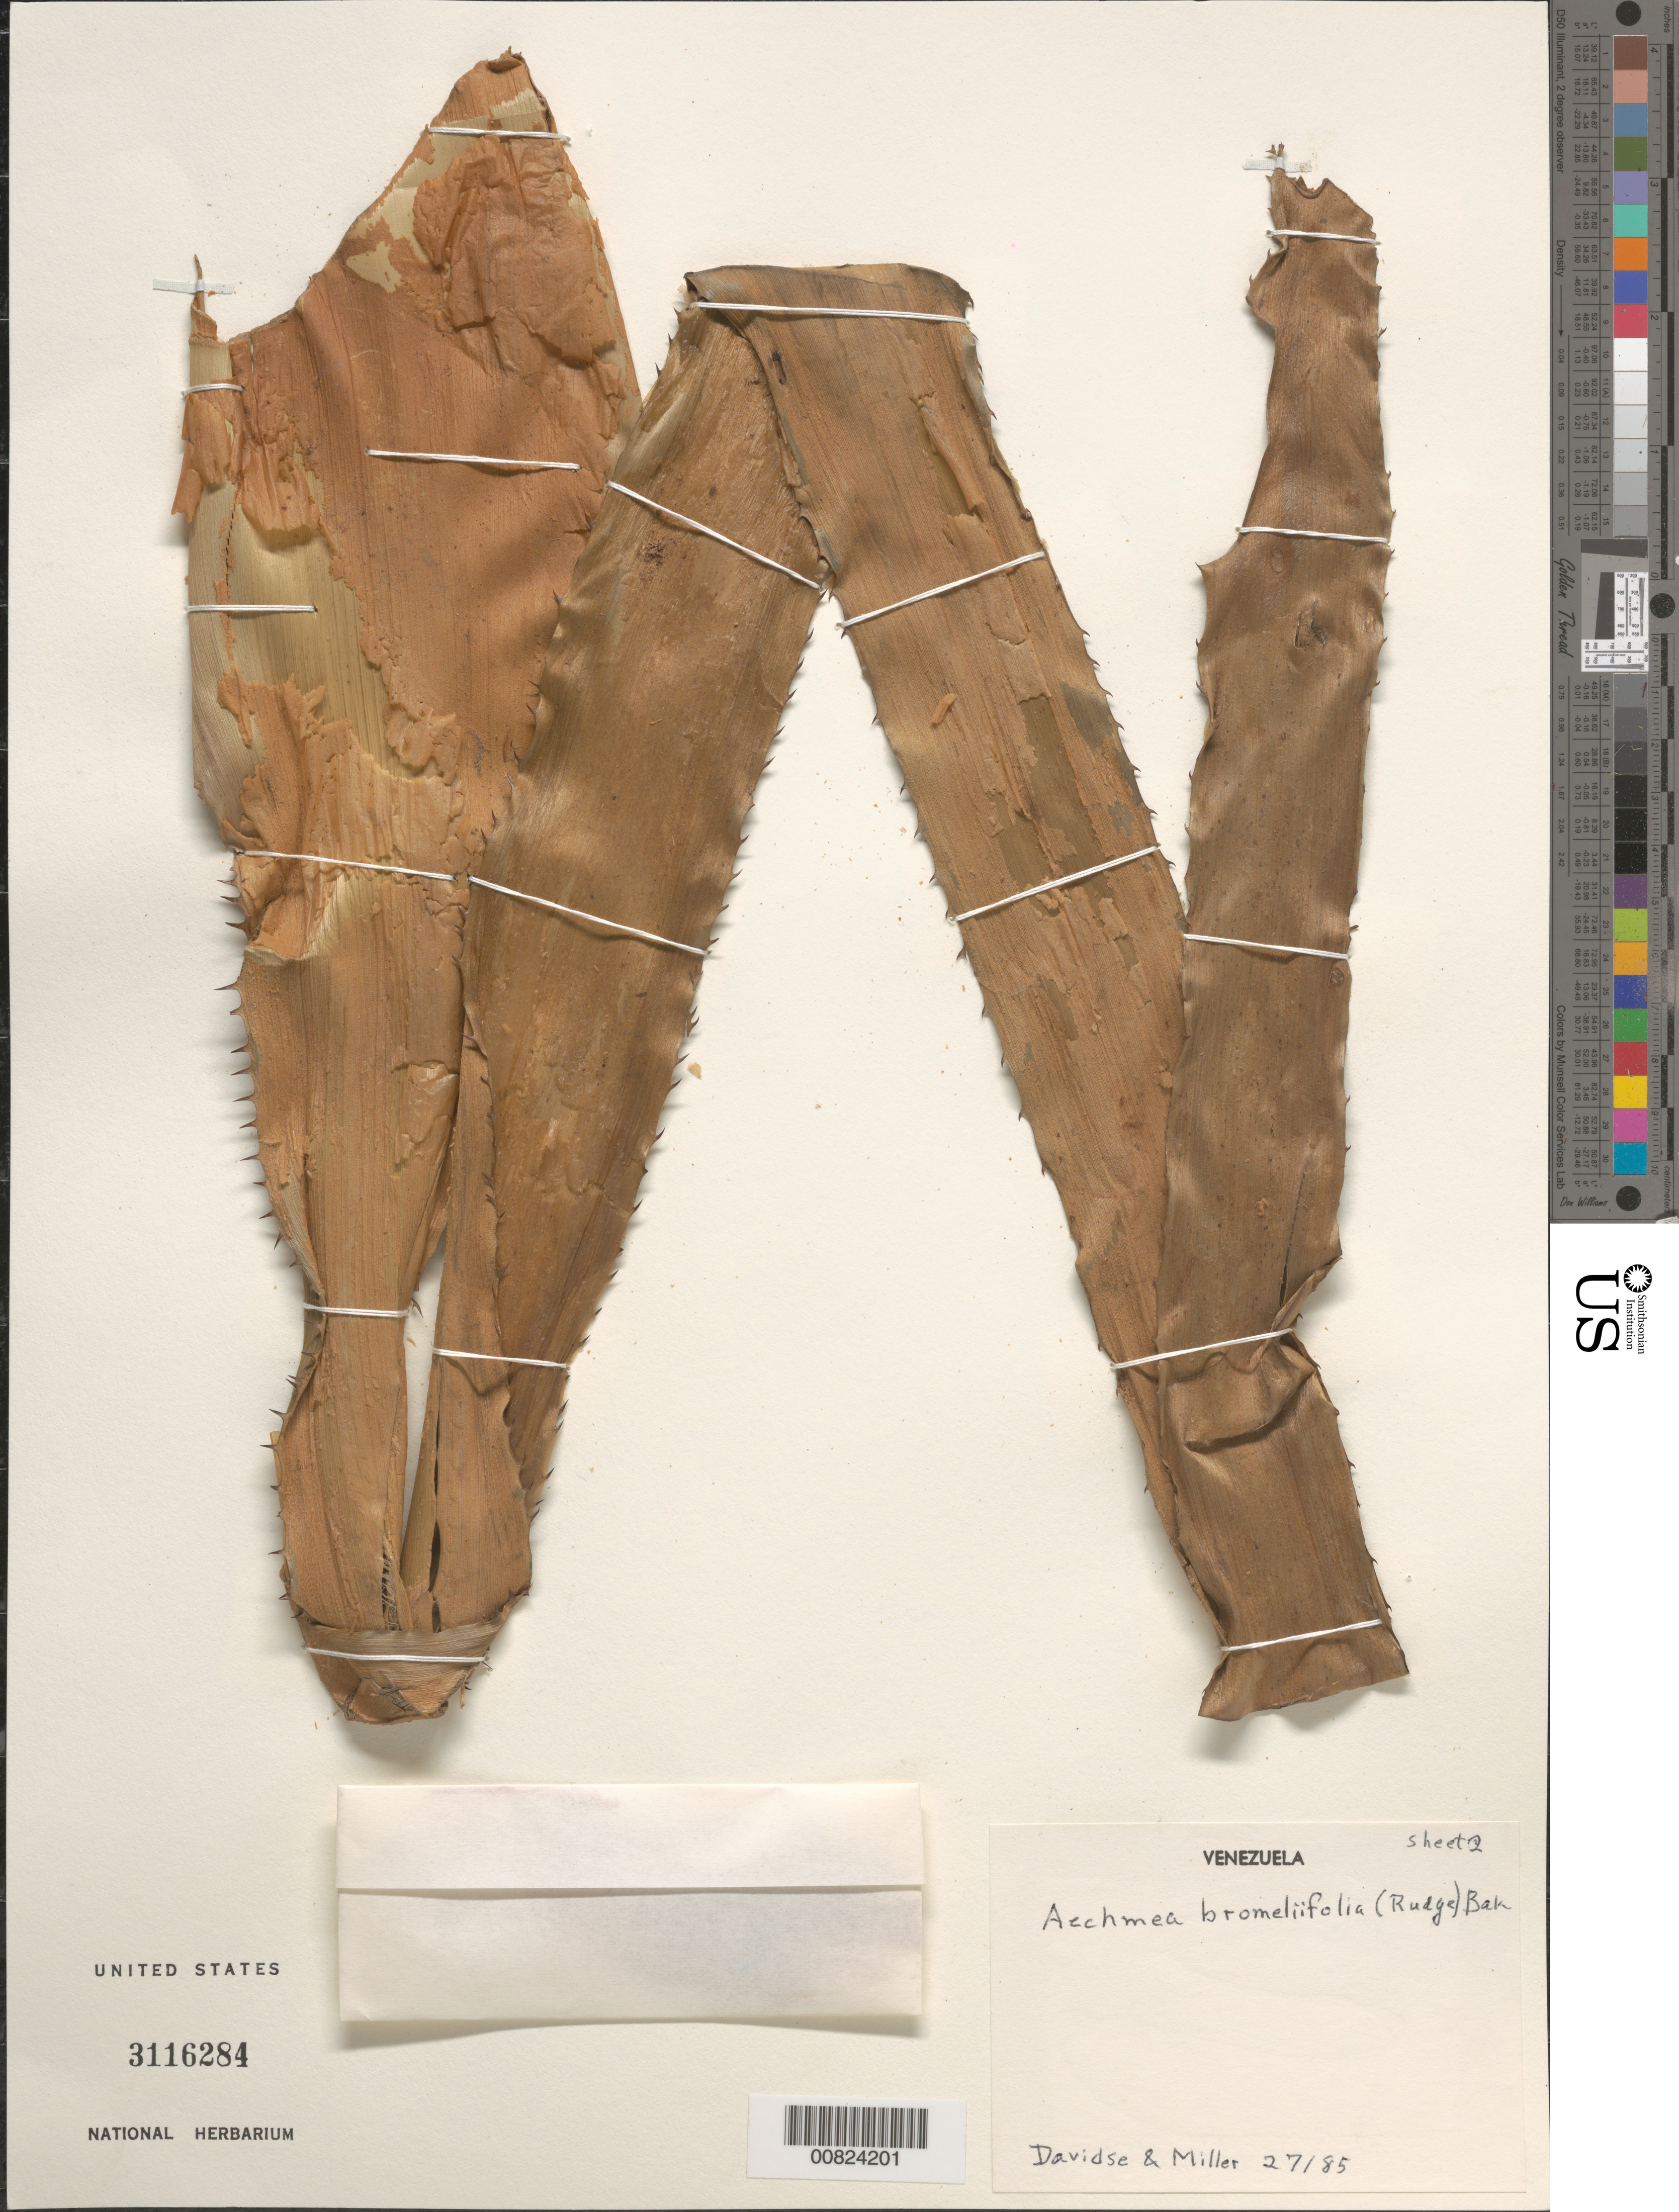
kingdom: Plantae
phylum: Tracheophyta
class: Liliopsida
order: Poales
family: Bromeliaceae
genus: Aechmea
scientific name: Aechmea bromeliifolia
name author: (Rudge) Baker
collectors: -. Davidse & -- Miller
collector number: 27/85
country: Venezuela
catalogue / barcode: US 3116284